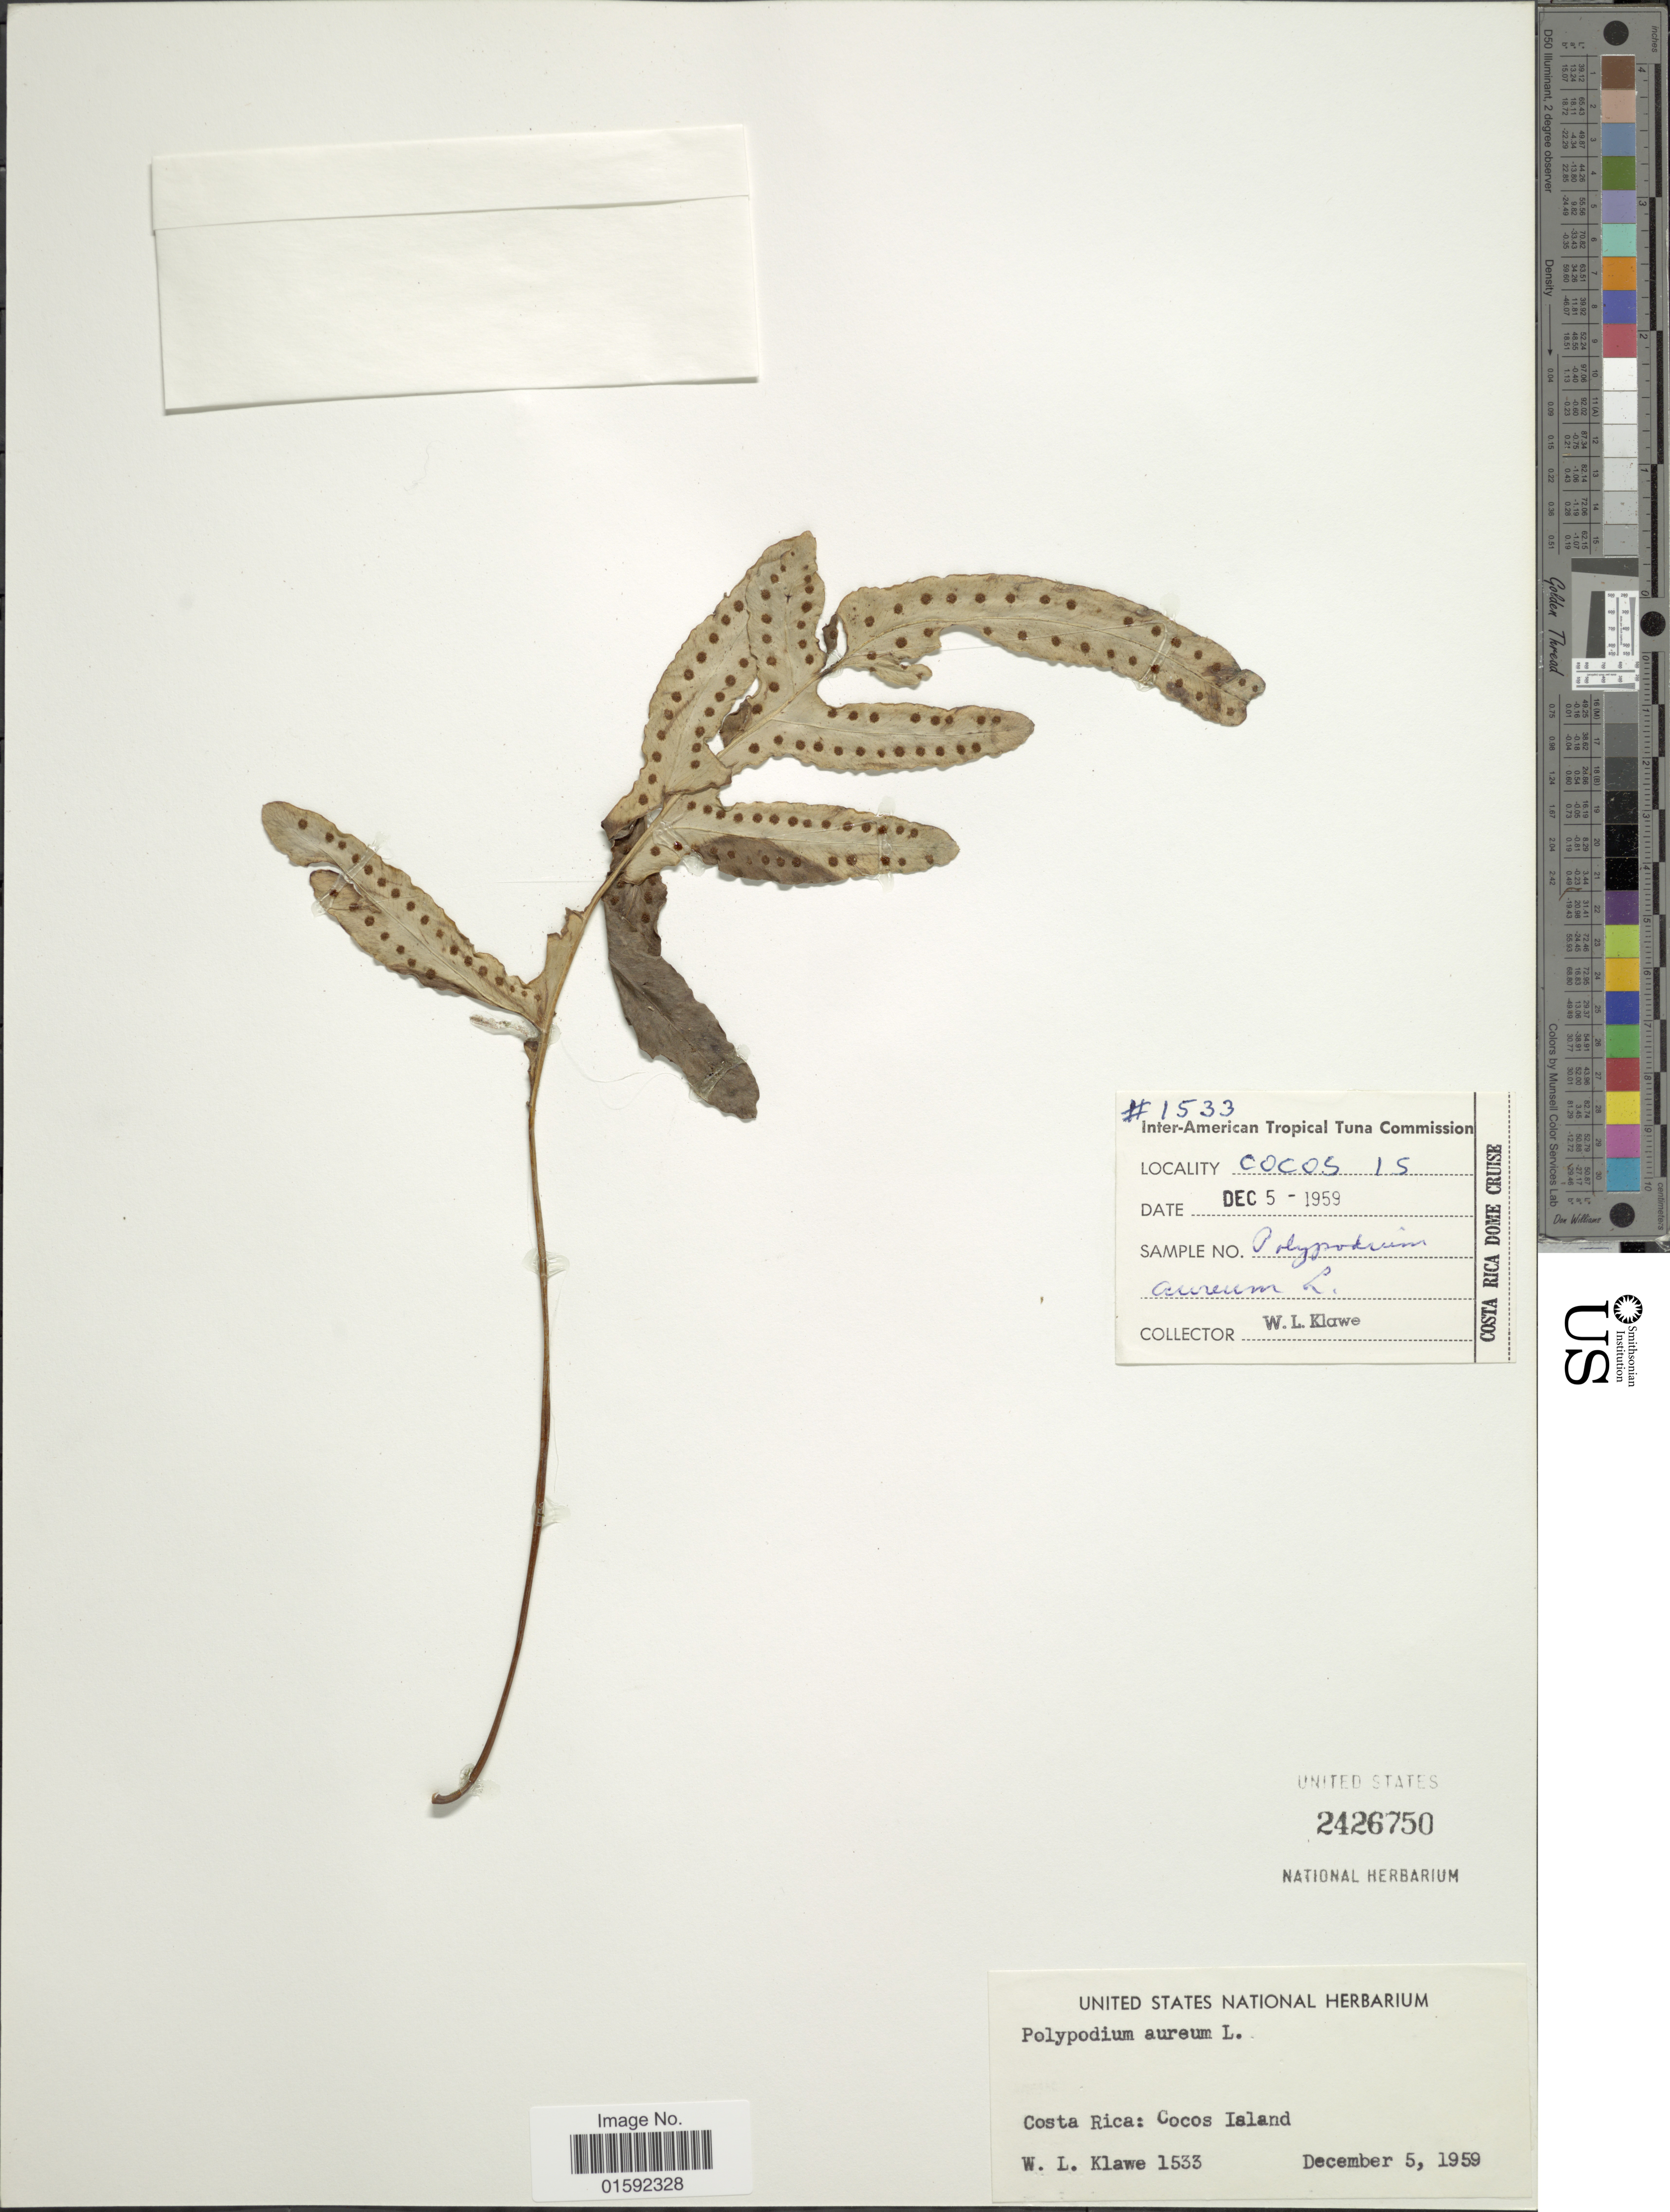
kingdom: Plantae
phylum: Tracheophyta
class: Polypodiopsida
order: Polypodiales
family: Polypodiaceae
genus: Phlebodium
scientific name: Phlebodium pseudoaureum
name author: (Cav.) Lellinger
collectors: W. Klawe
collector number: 1533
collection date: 1959-12-05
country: Costa Rica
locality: Costa Rica, Cocos Island.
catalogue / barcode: US 2426750